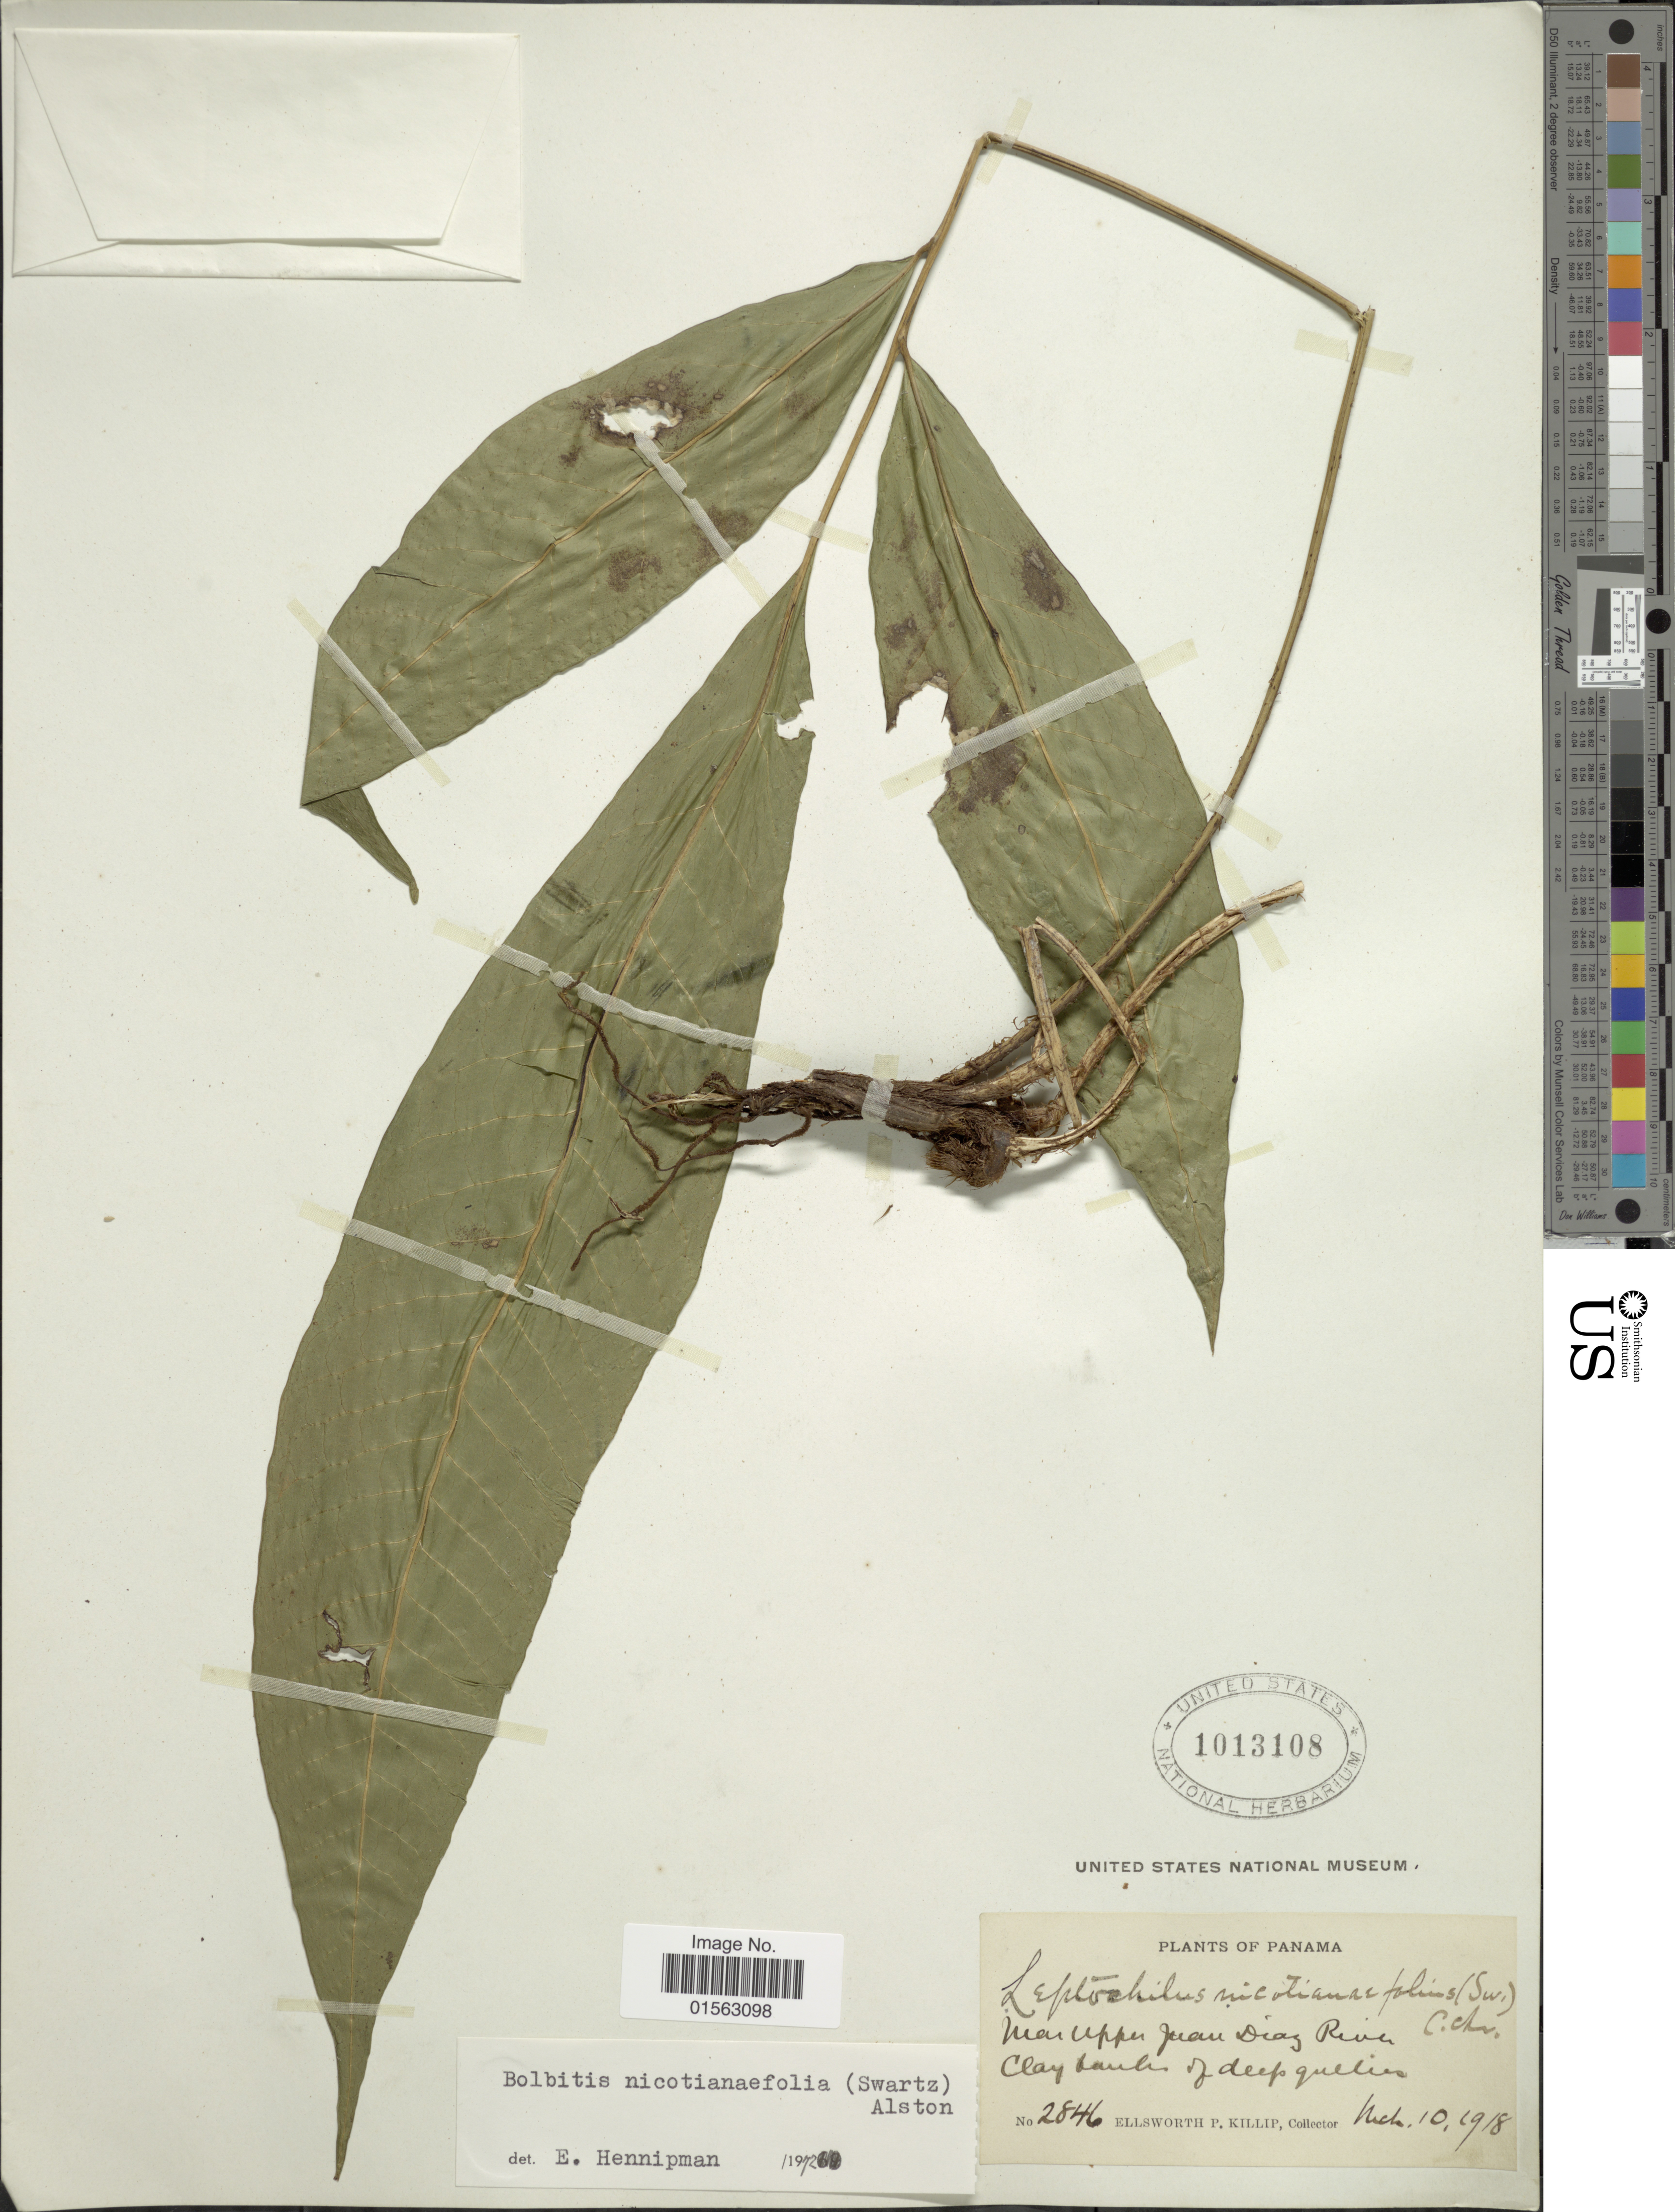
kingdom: Plantae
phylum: Tracheophyta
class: Polypodiopsida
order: Polypodiales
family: Dryopteridaceae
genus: Mickelia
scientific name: Mickelia nicotianifolia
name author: (Sw.) R.C. Moran et al.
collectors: E. P. Killip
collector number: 2846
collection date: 1918-03-10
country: Panama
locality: Panama, near upper Juan Diaz River, clay banks of deep gullies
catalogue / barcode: US 1013108